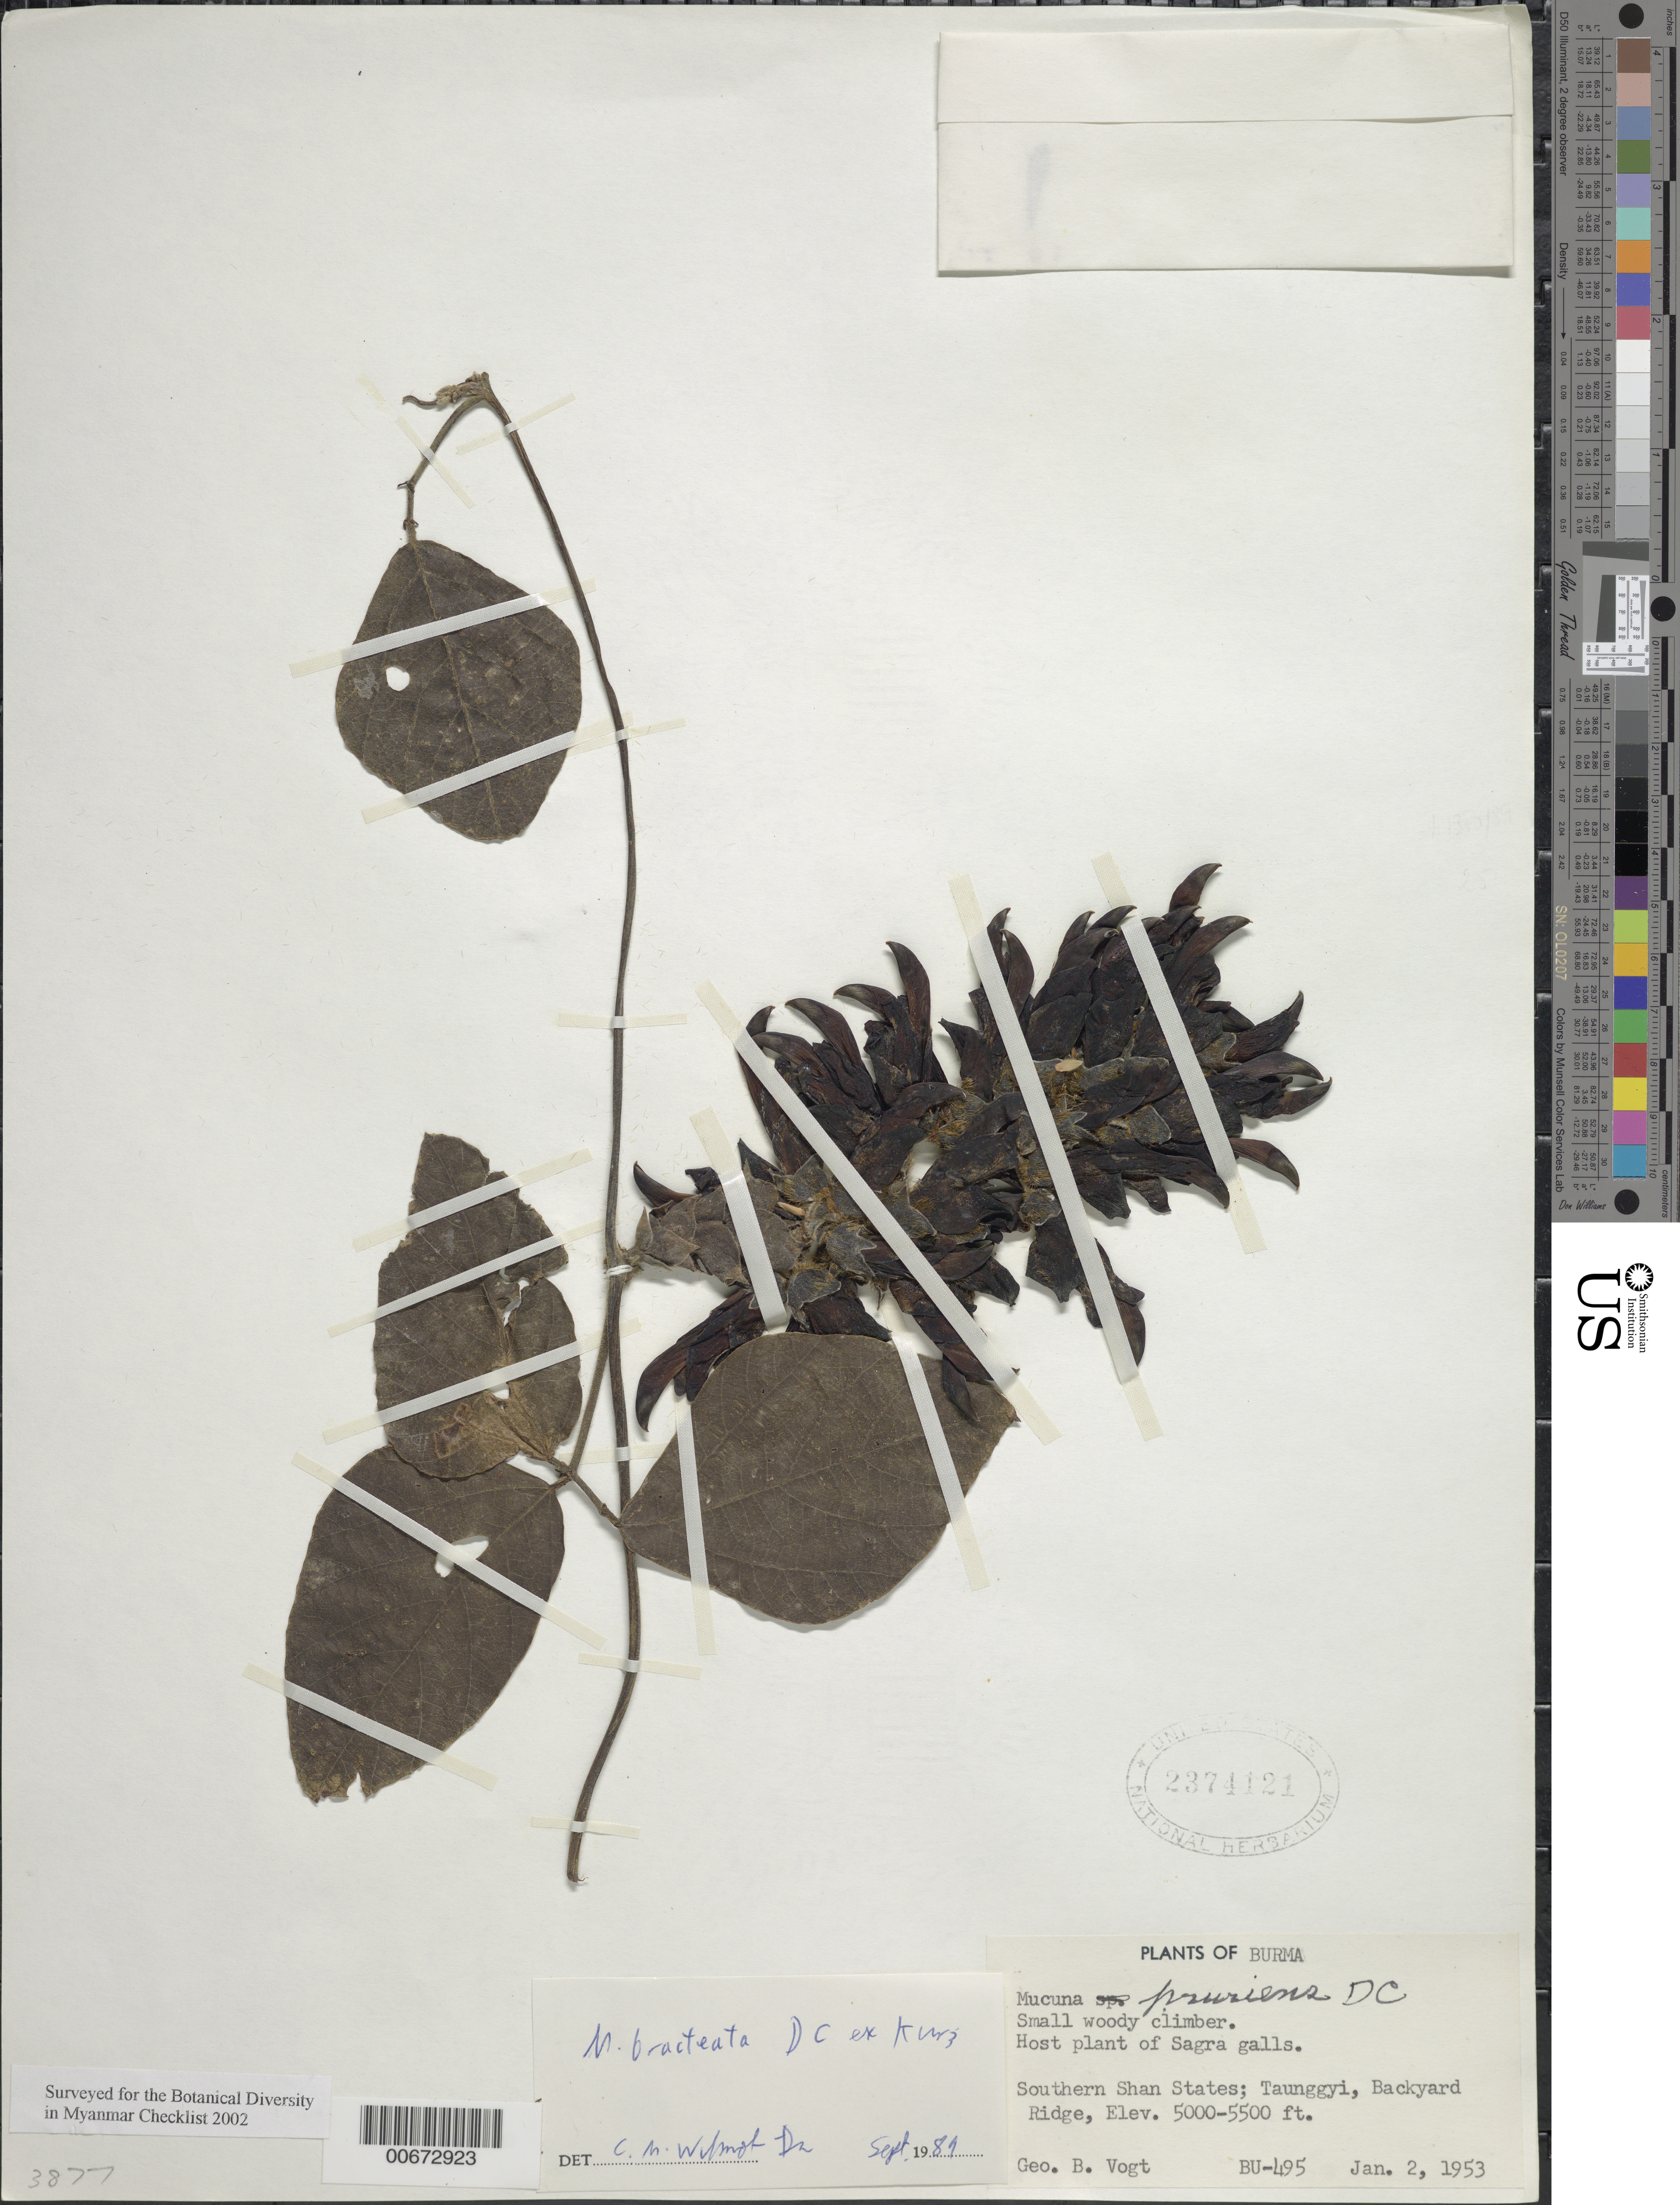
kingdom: Plantae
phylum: Tracheophyta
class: Magnoliopsida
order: Fabales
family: Fabaceae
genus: Mucuna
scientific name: Mucuna bracteata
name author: DC. ex Kurz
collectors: G. Vogt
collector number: BU-495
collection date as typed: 02 Jan 1953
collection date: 1953-01-02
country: Myanmar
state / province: Shan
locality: Taunggyi, backyard ridge.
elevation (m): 1524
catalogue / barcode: US 2374121